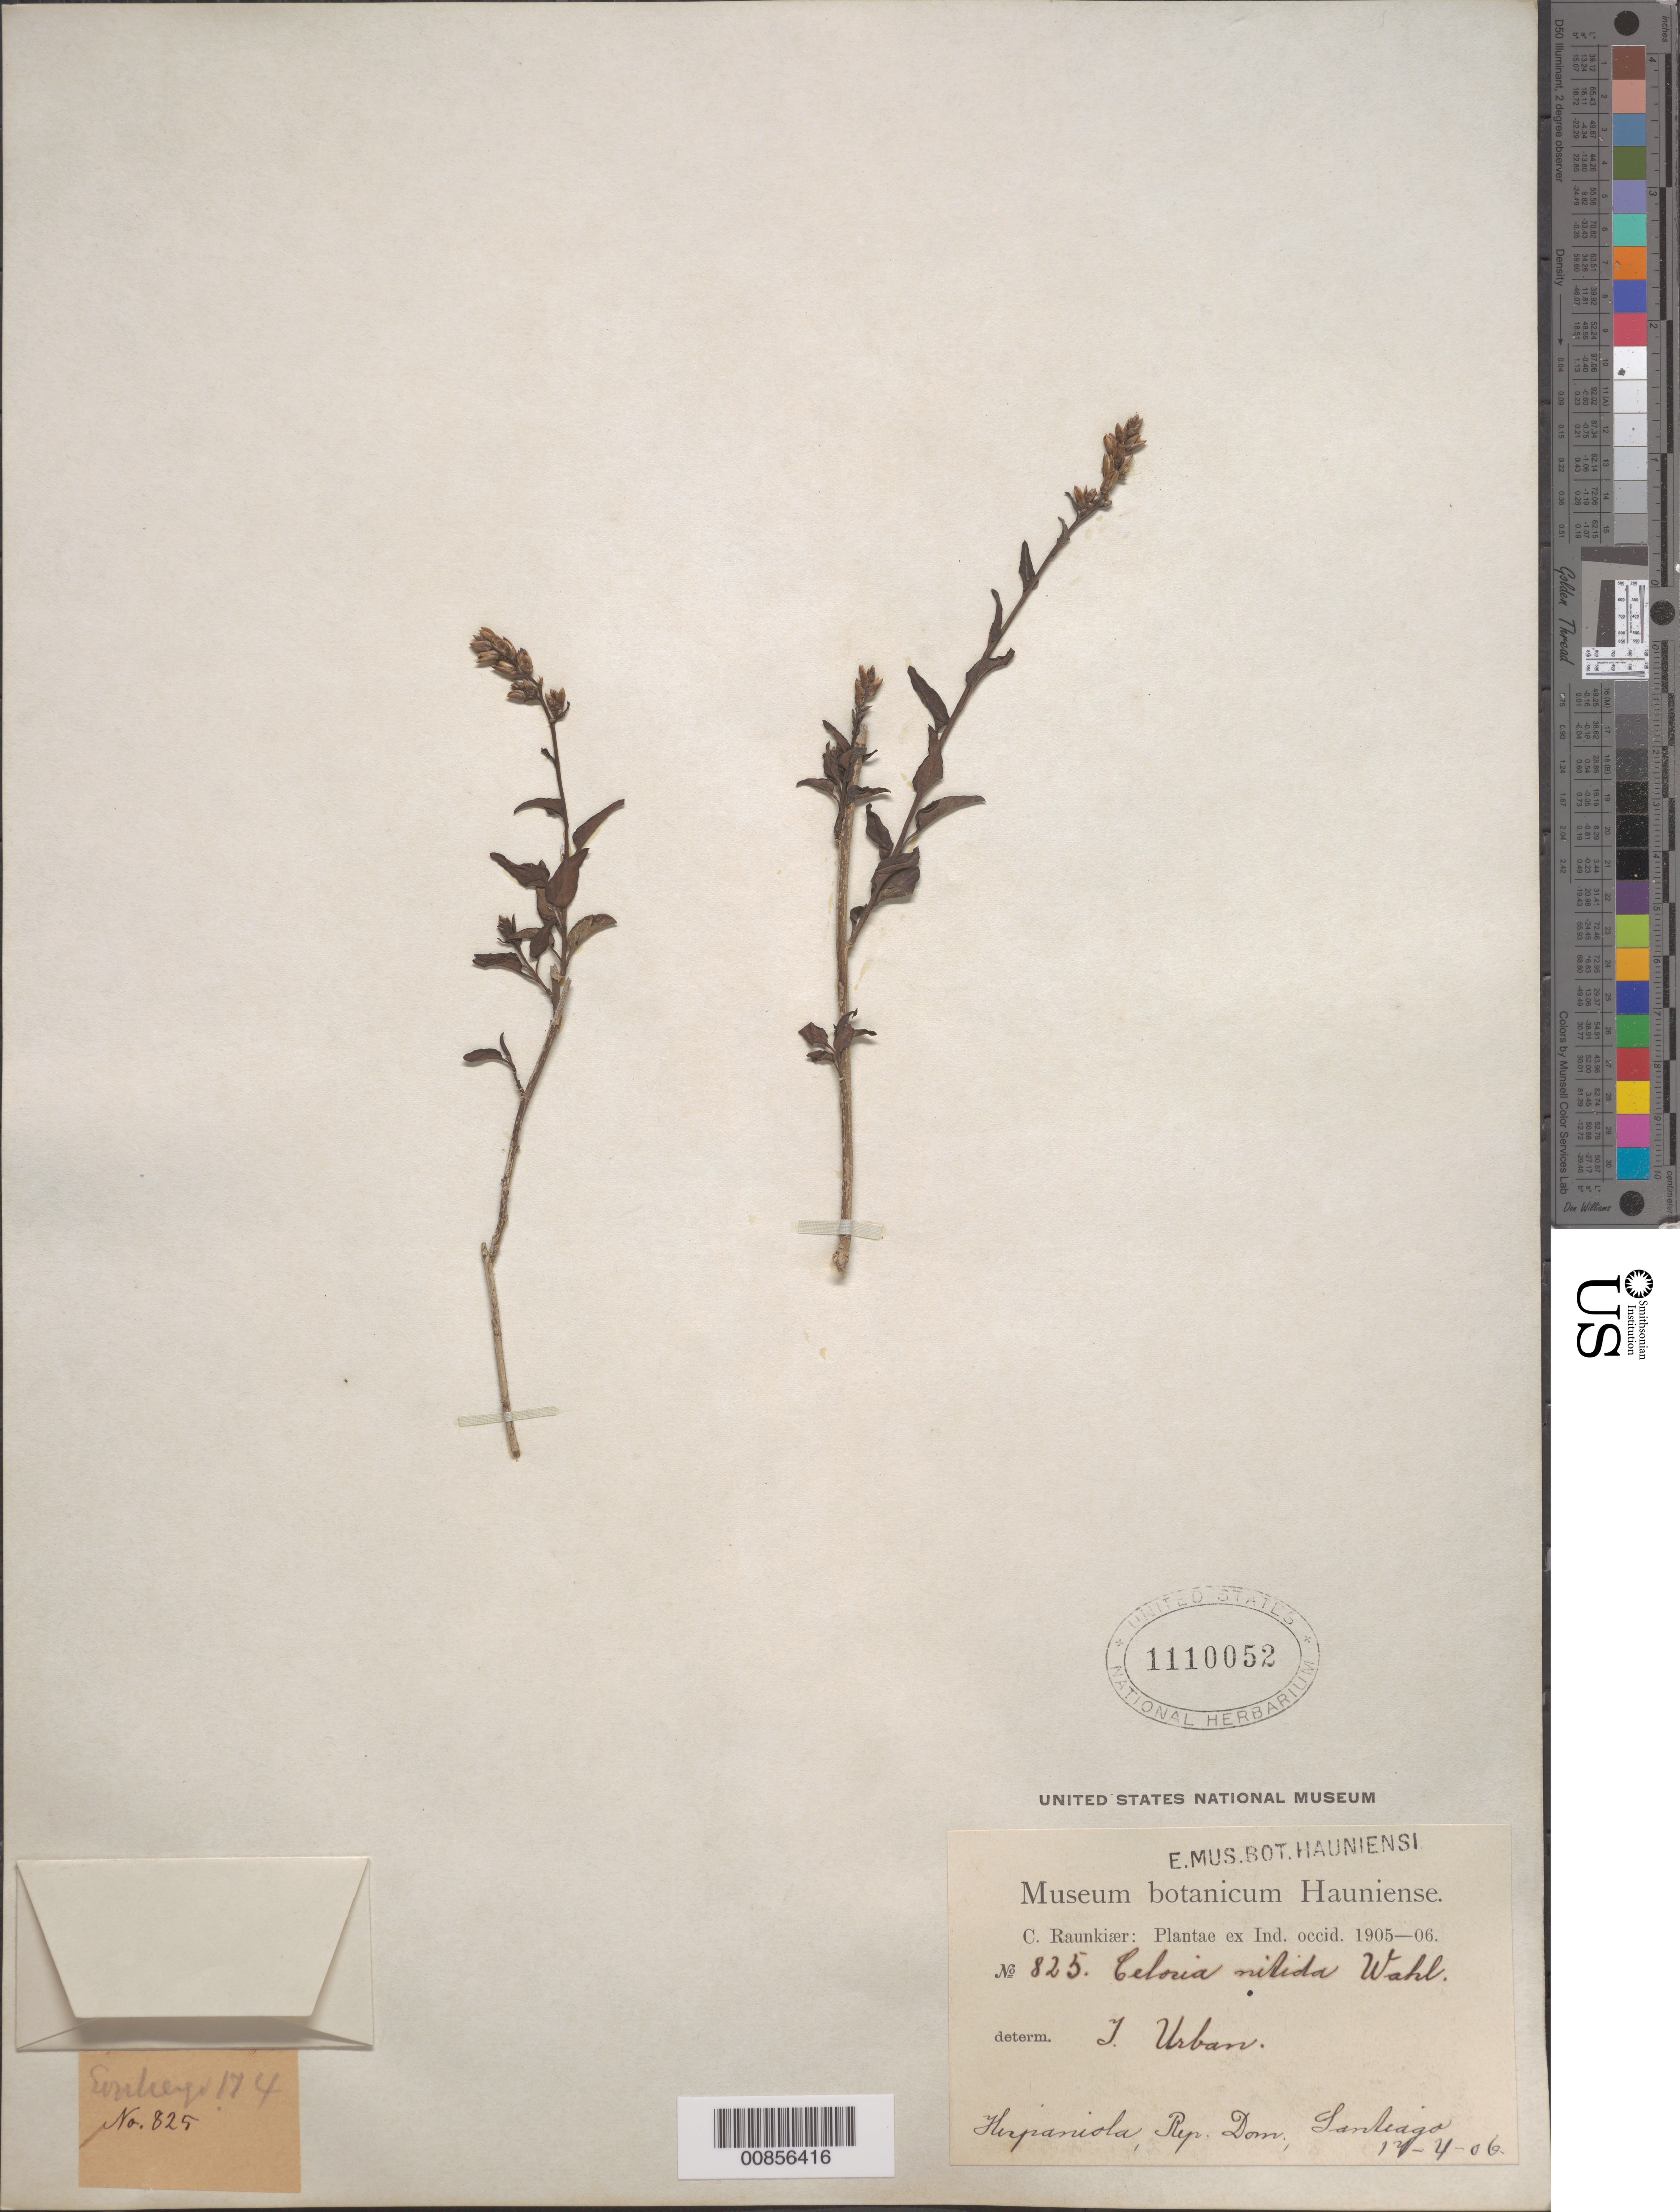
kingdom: Plantae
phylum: Tracheophyta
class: Magnoliopsida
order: Caryophyllales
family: Amaranthaceae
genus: Celosia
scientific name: Celosia nitida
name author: Vahl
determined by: Urban, Ignatz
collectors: C. C. Raunkiaer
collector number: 825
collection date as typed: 17 Apr 1906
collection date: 1906-04-17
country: Dominican Republic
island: Hispaniola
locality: Santiago.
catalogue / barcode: US 1110052